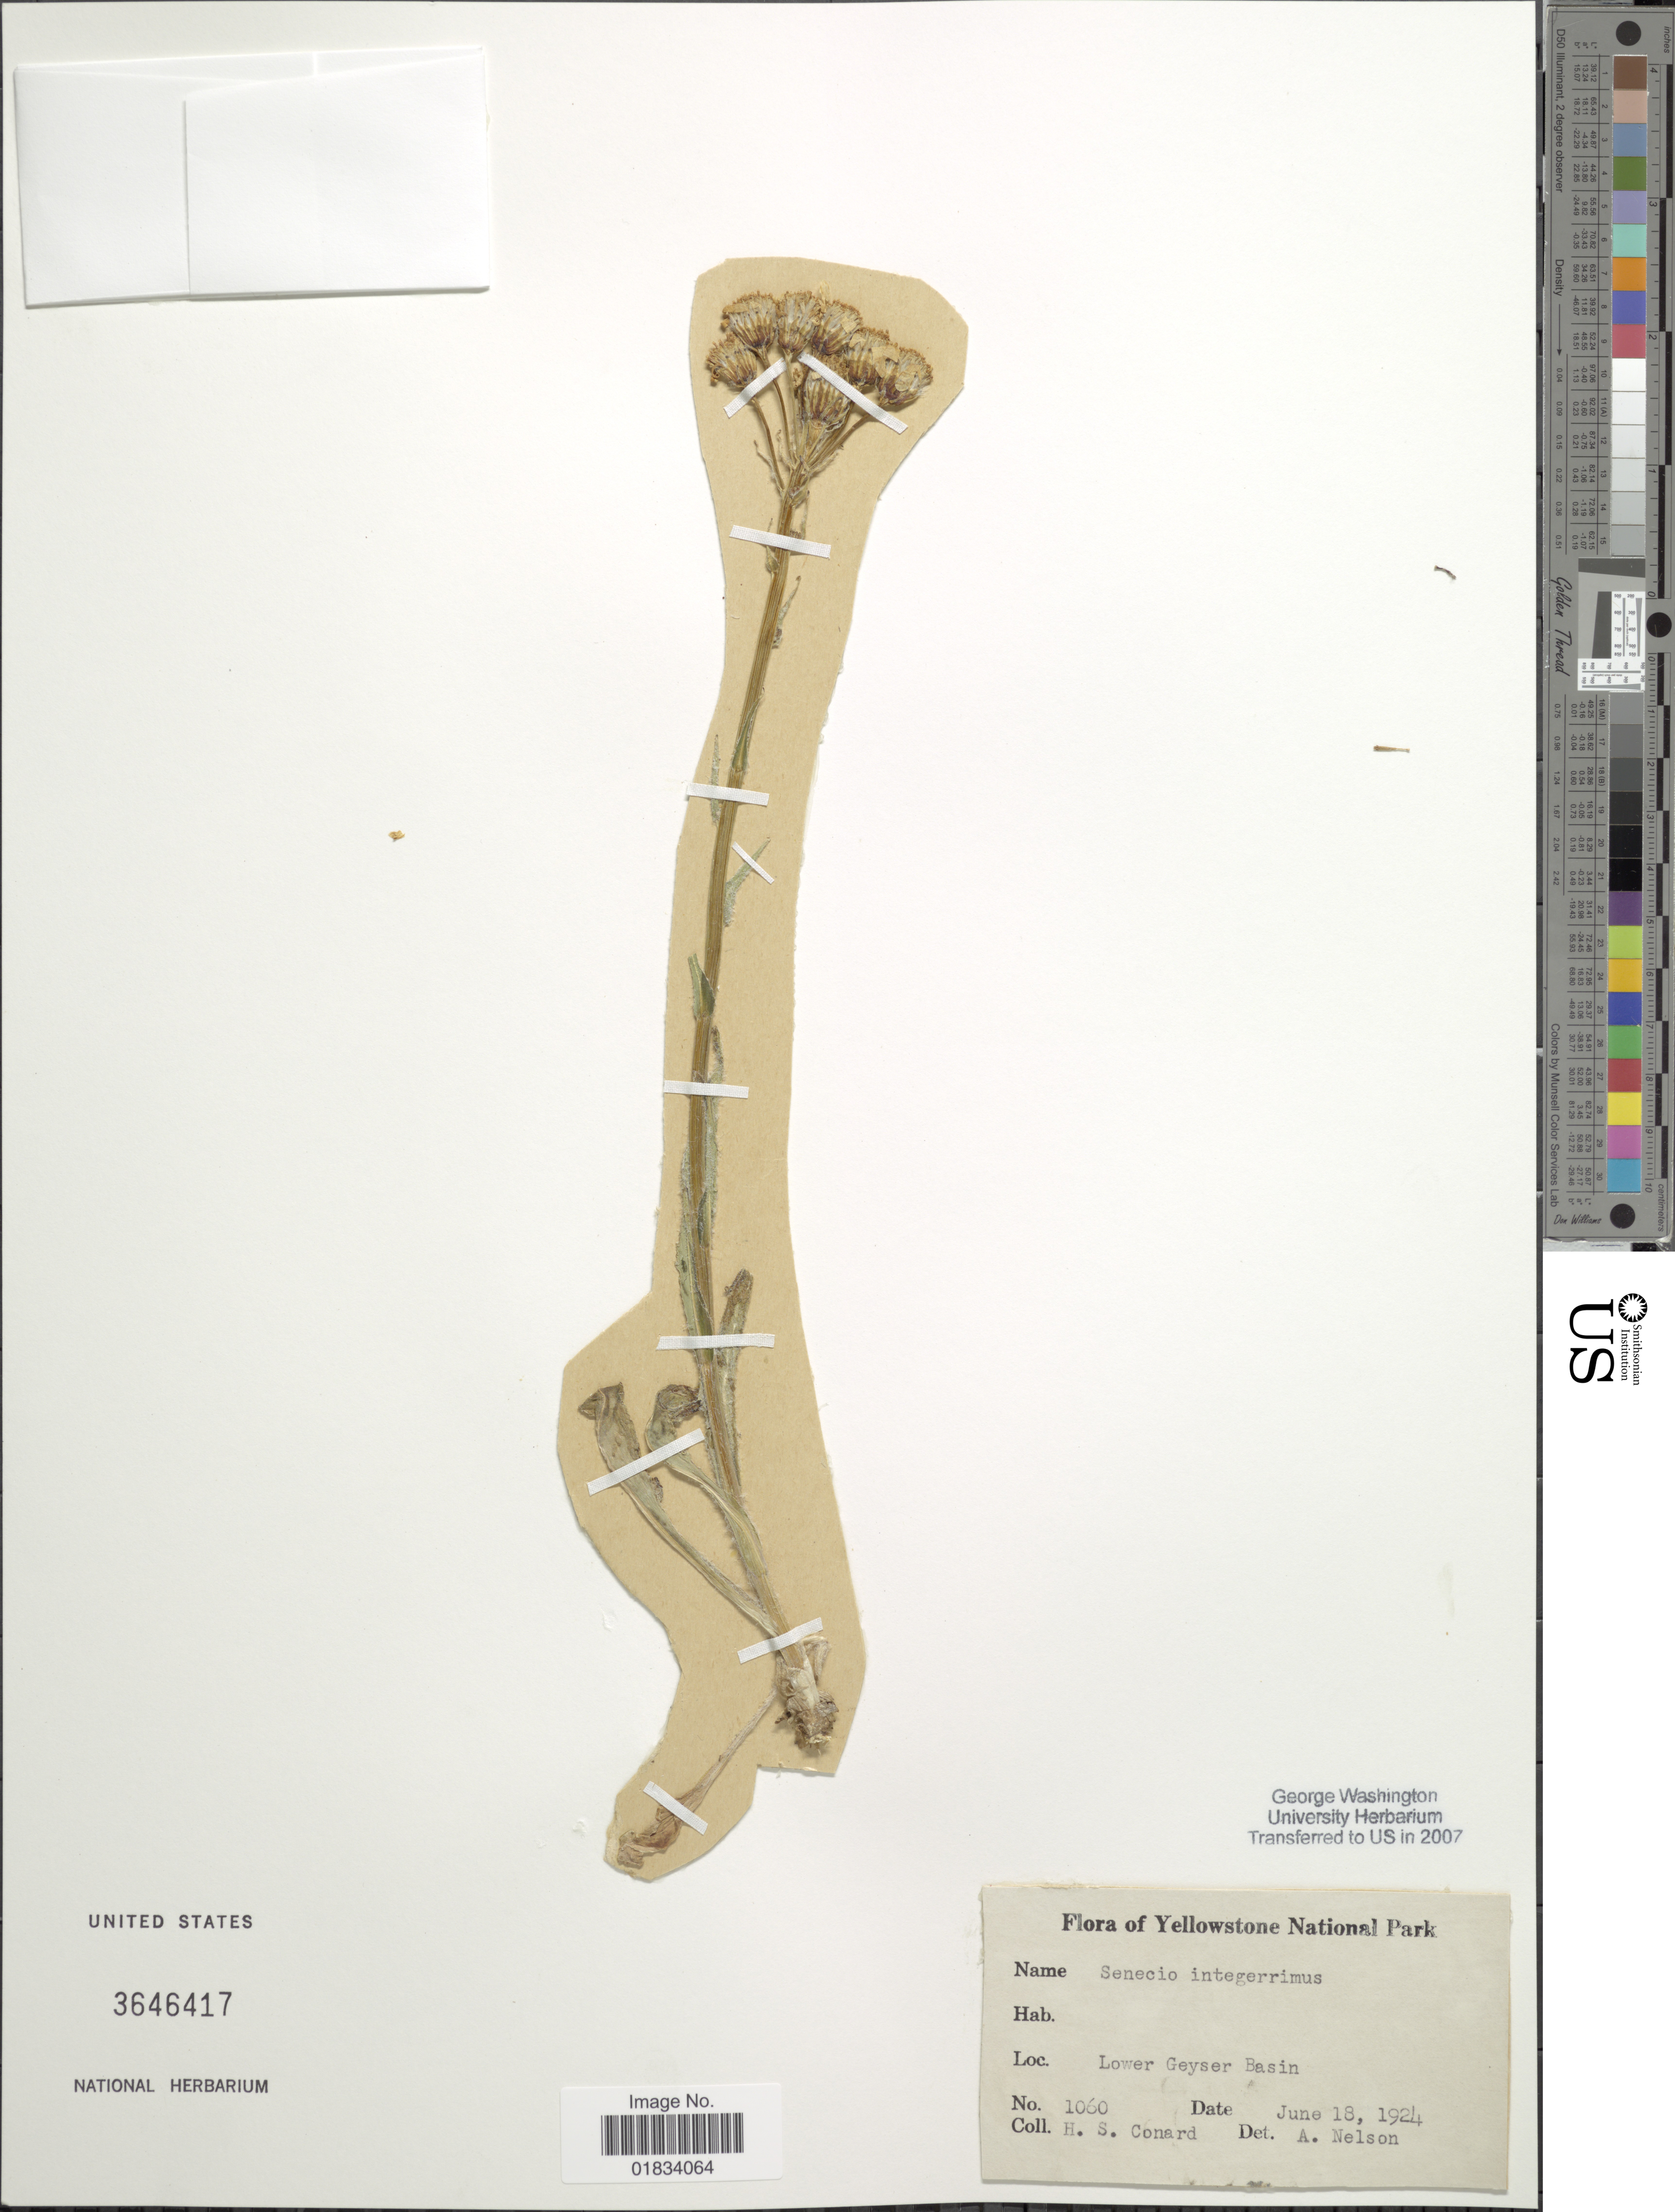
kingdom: Plantae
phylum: Tracheophyta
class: Magnoliopsida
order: Asterales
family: Asteraceae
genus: Senecio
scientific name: Senecio integerrimus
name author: Nutt.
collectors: H. S. Conard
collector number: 1060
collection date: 1924-06-18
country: United States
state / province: Wyoming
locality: Yellowstone National Park, Lower Geyser Basin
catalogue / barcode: US 3646417